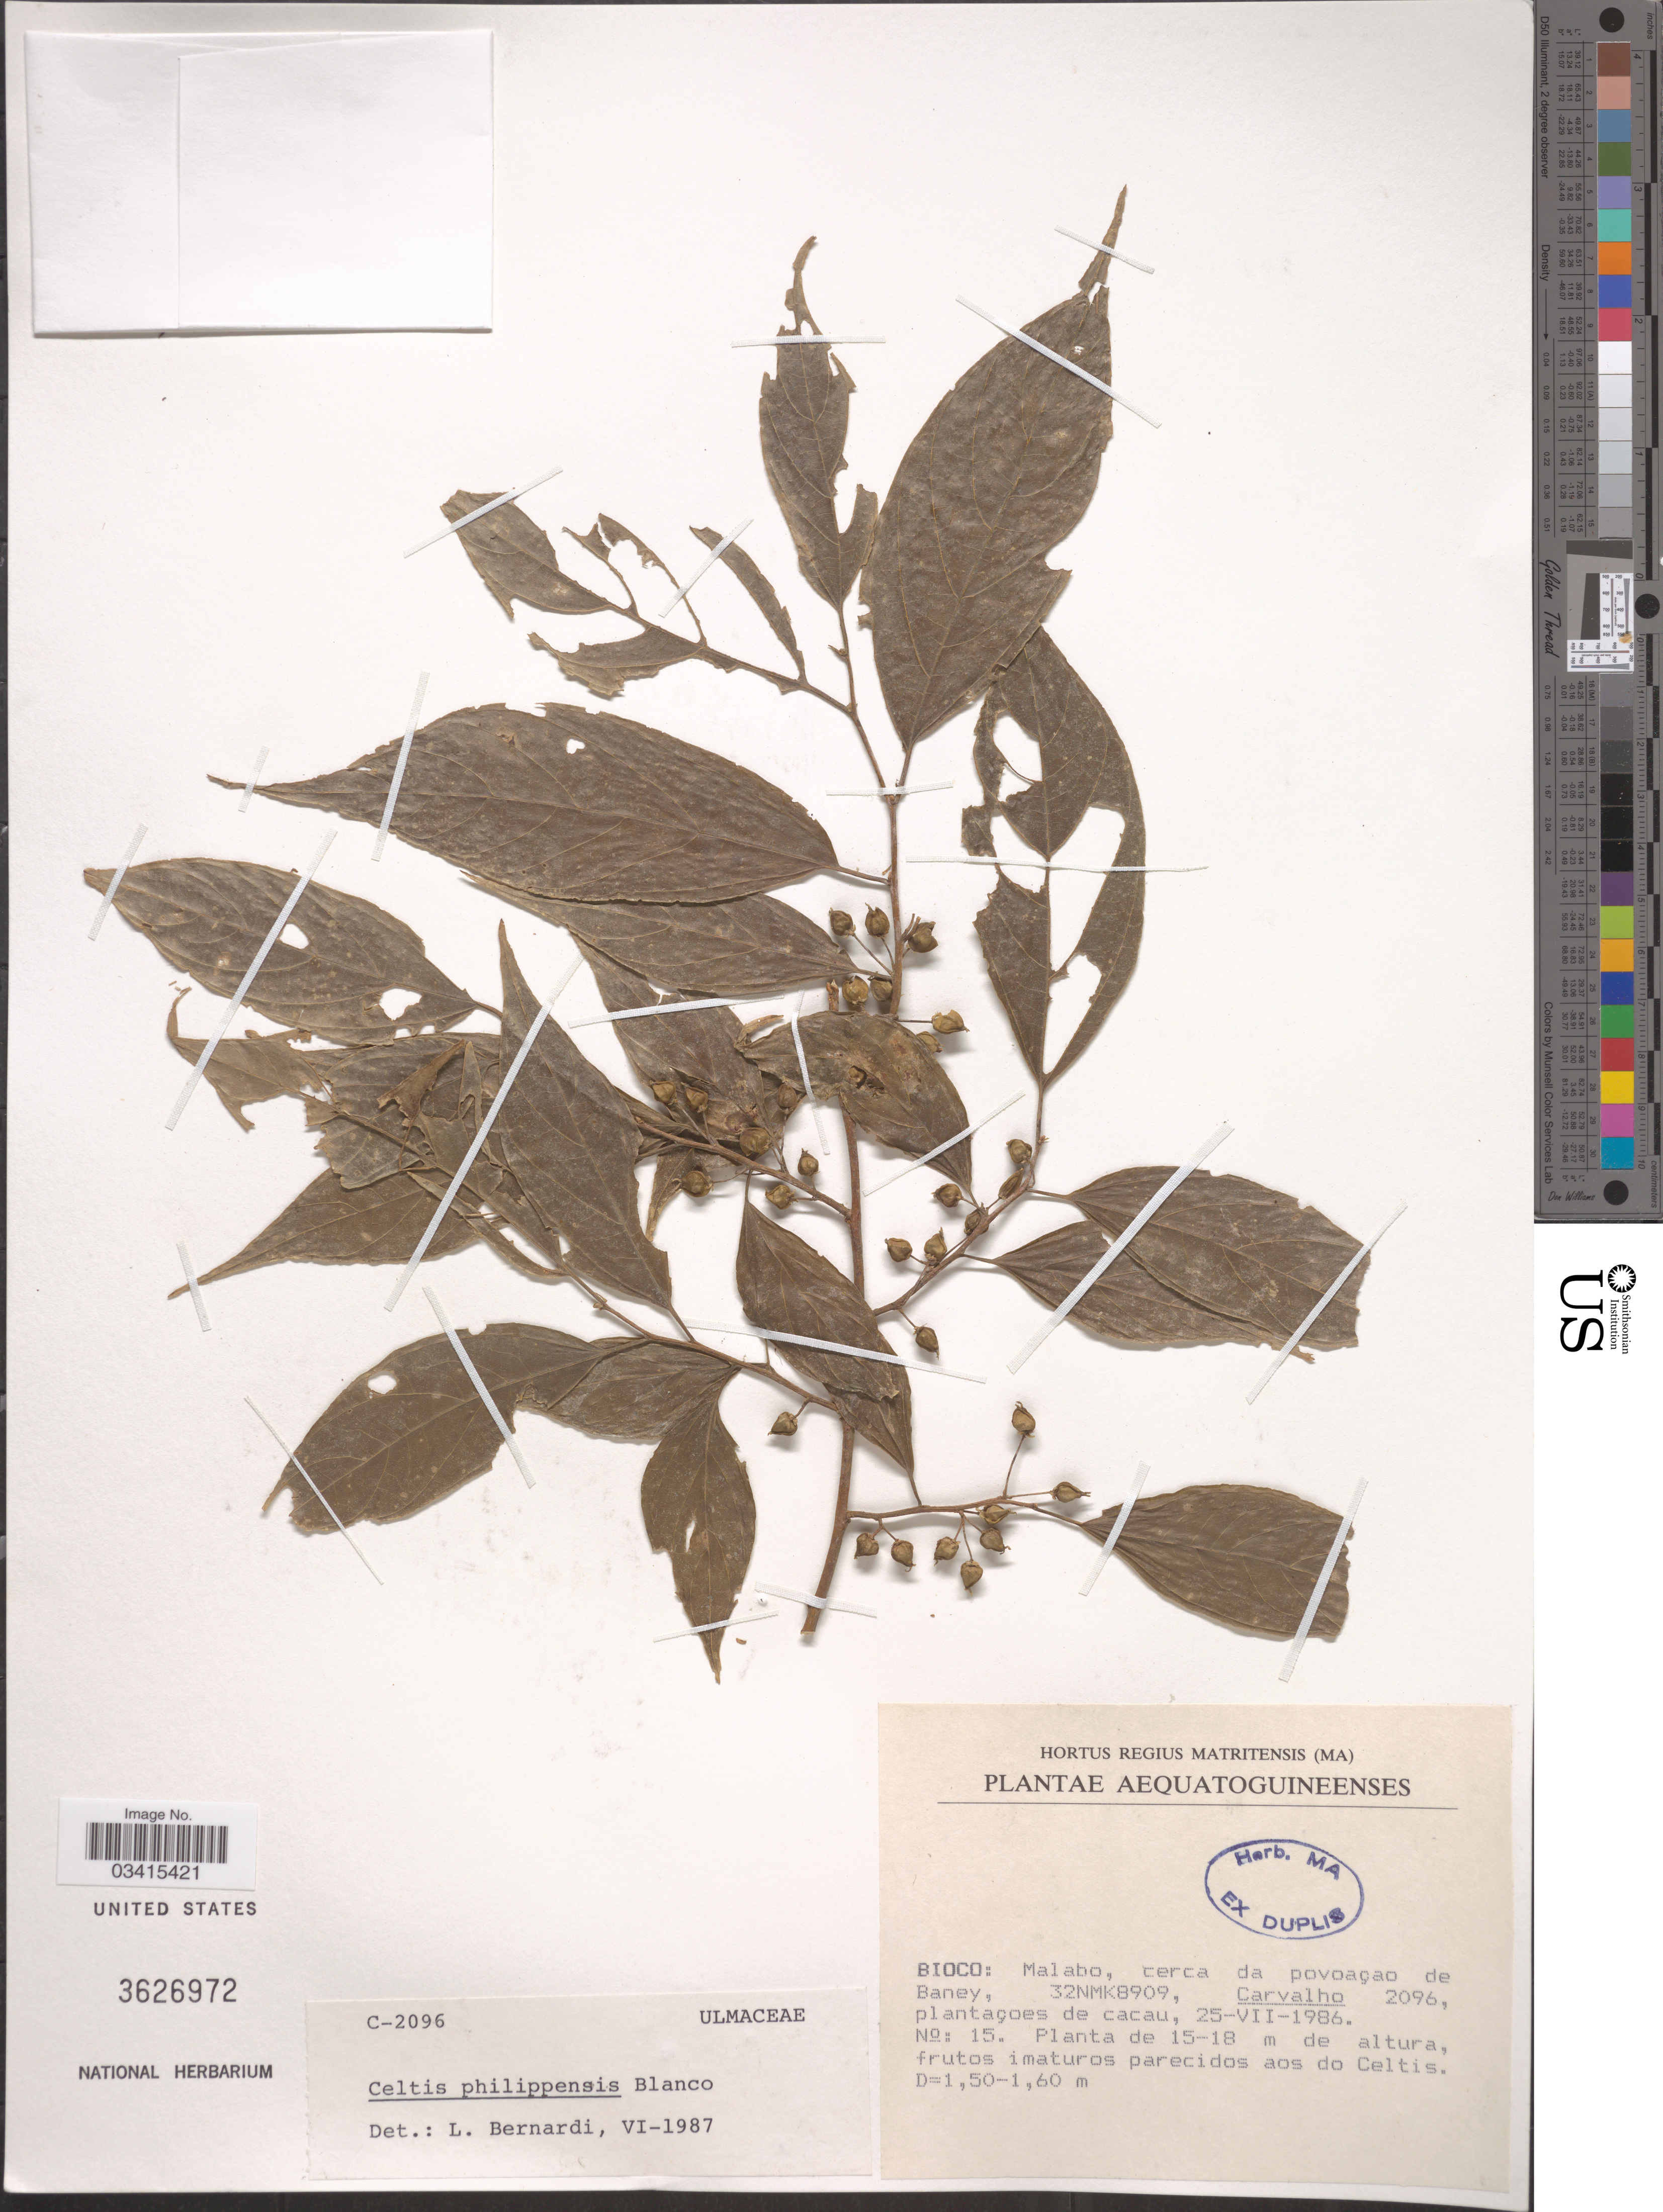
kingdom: Plantae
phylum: Tracheophyta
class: Magnoliopsida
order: Rosales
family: Cannabaceae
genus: Celtis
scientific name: Celtis philippensis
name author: Blanco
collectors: Carvalho, --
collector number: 2096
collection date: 1986-07-25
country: Equatorial Guinea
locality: Bioco: Malabo, cerca da povoaçao de Baney.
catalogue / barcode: US 3626972